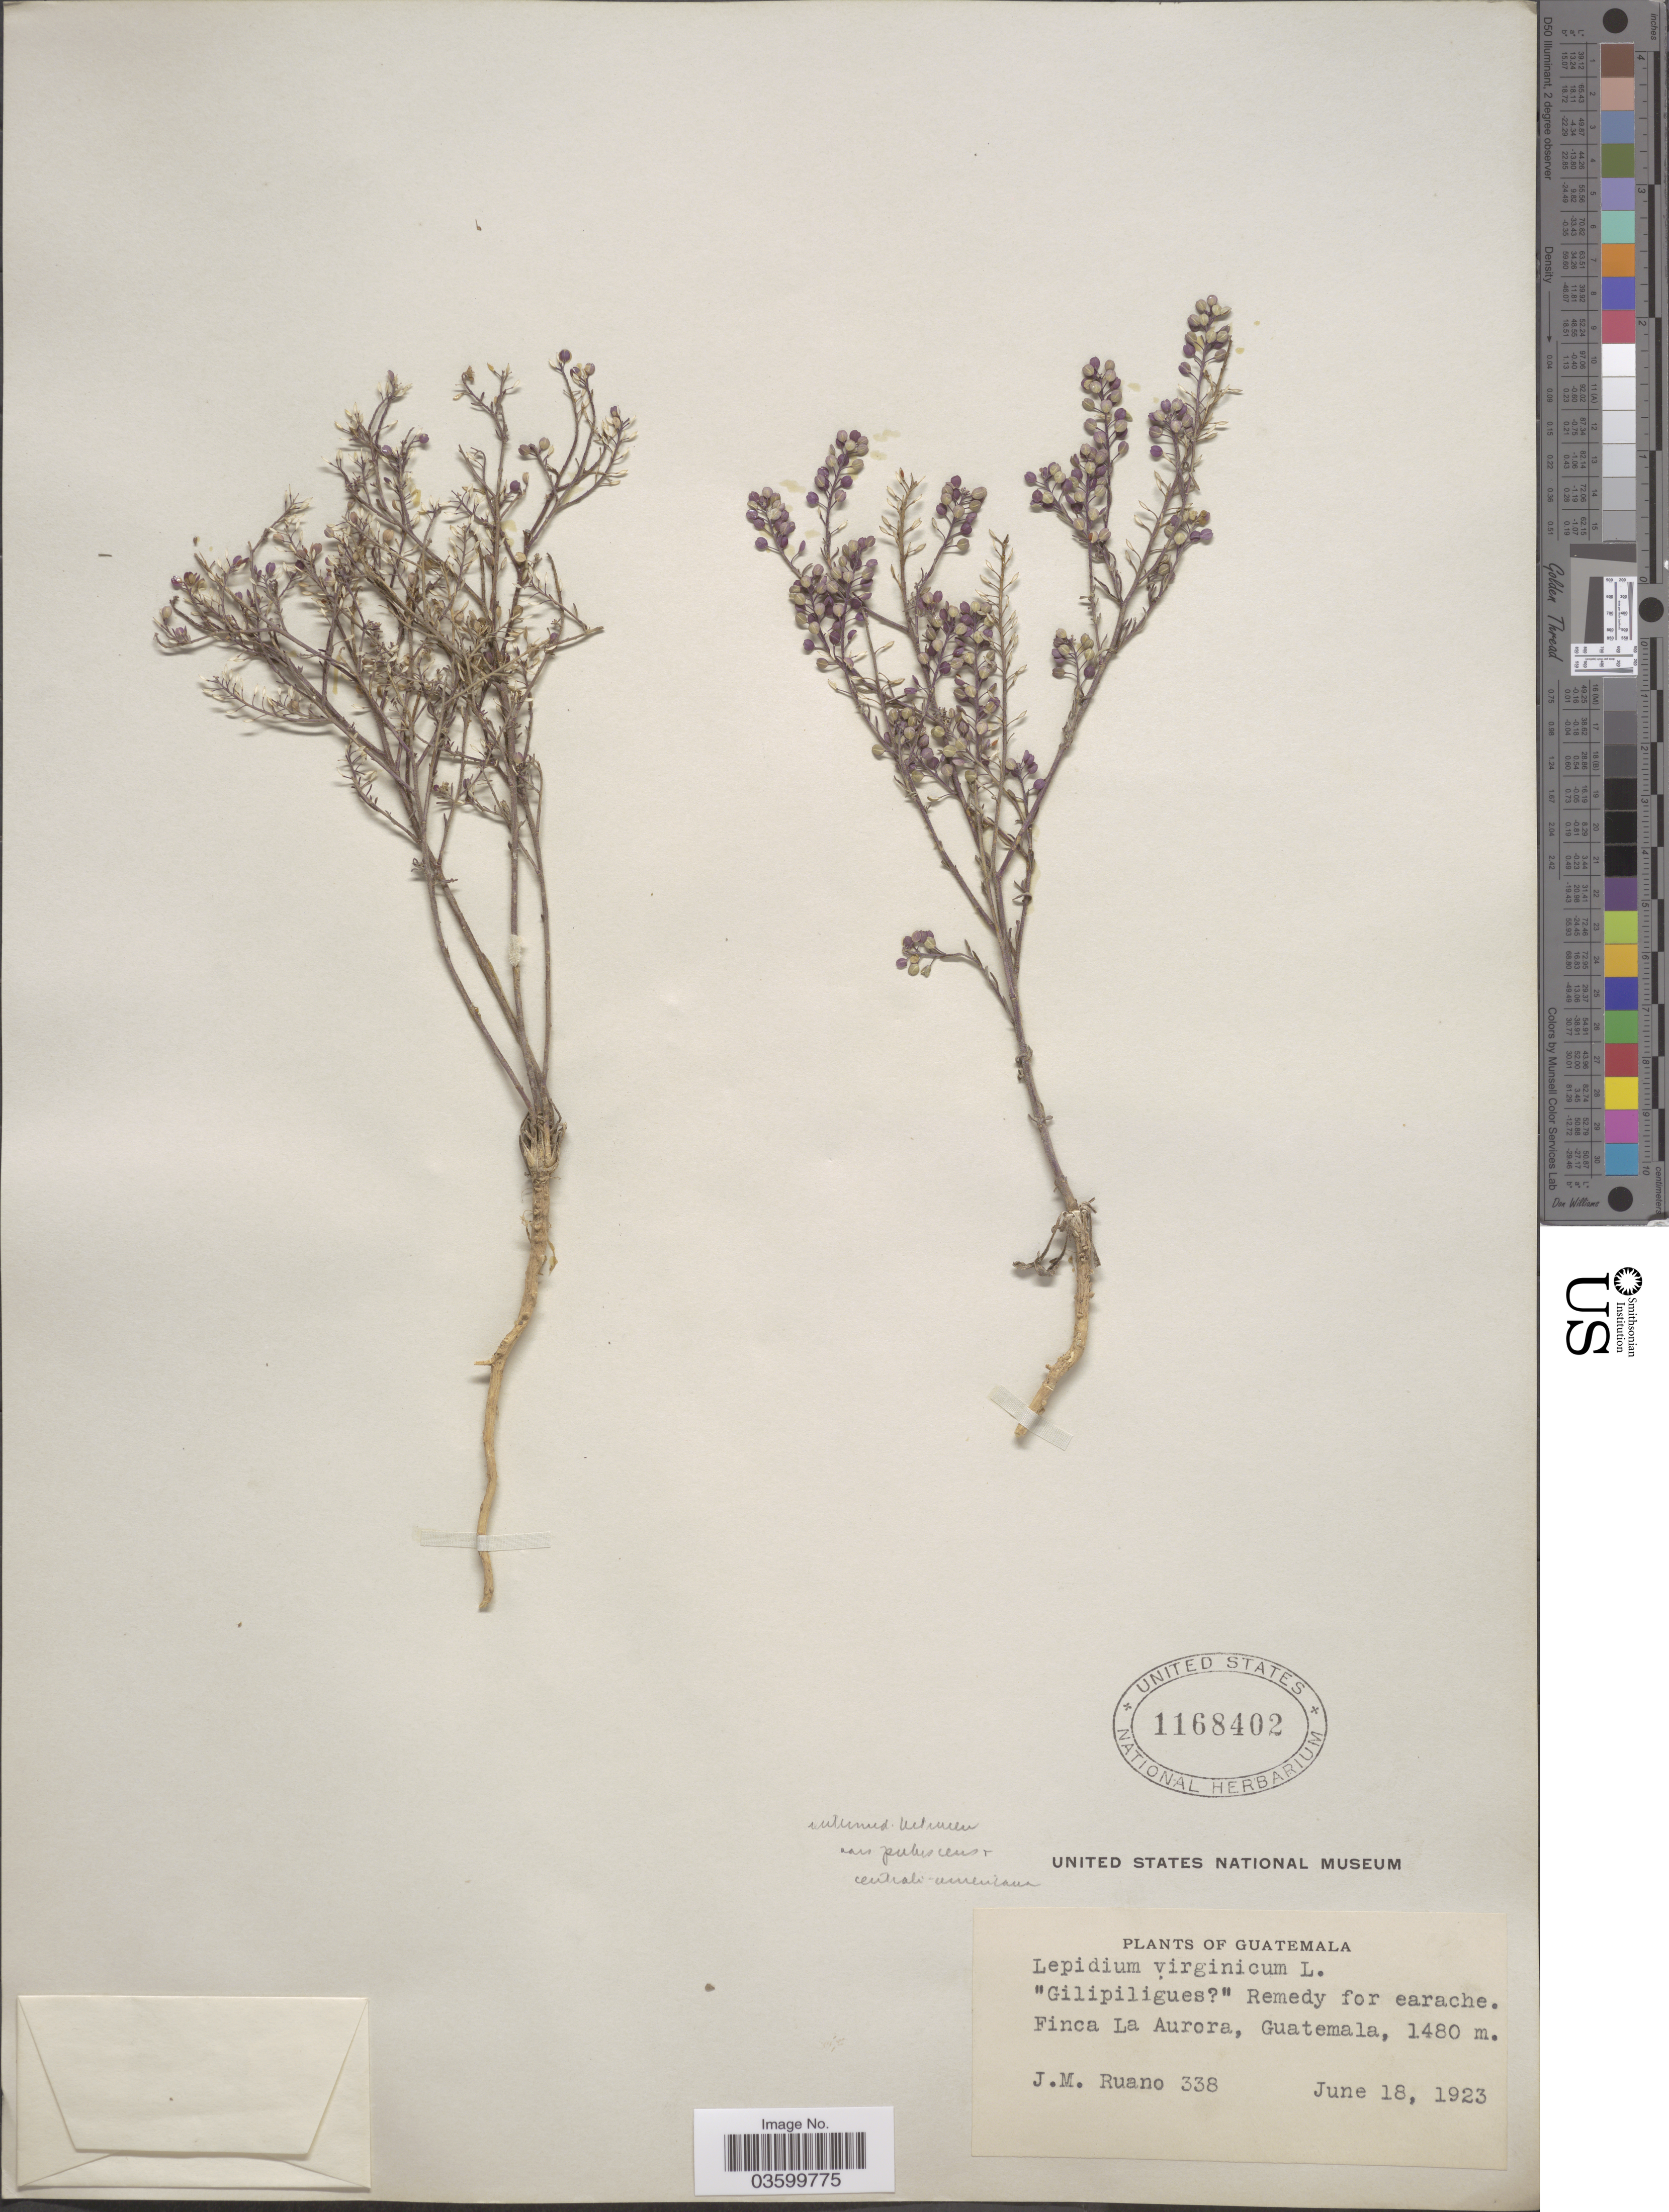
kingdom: Plantae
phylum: Tracheophyta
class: Magnoliopsida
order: Brassicales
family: Brassicaceae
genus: Lepidium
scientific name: Lepidium virginicum var. pubescens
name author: (Greene) C.L. Hitchc.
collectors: J. Ruano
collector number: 338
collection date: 1923-06-18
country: Guatemala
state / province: Guatemala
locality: Finca La Aurora.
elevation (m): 1480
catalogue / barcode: US 1168402